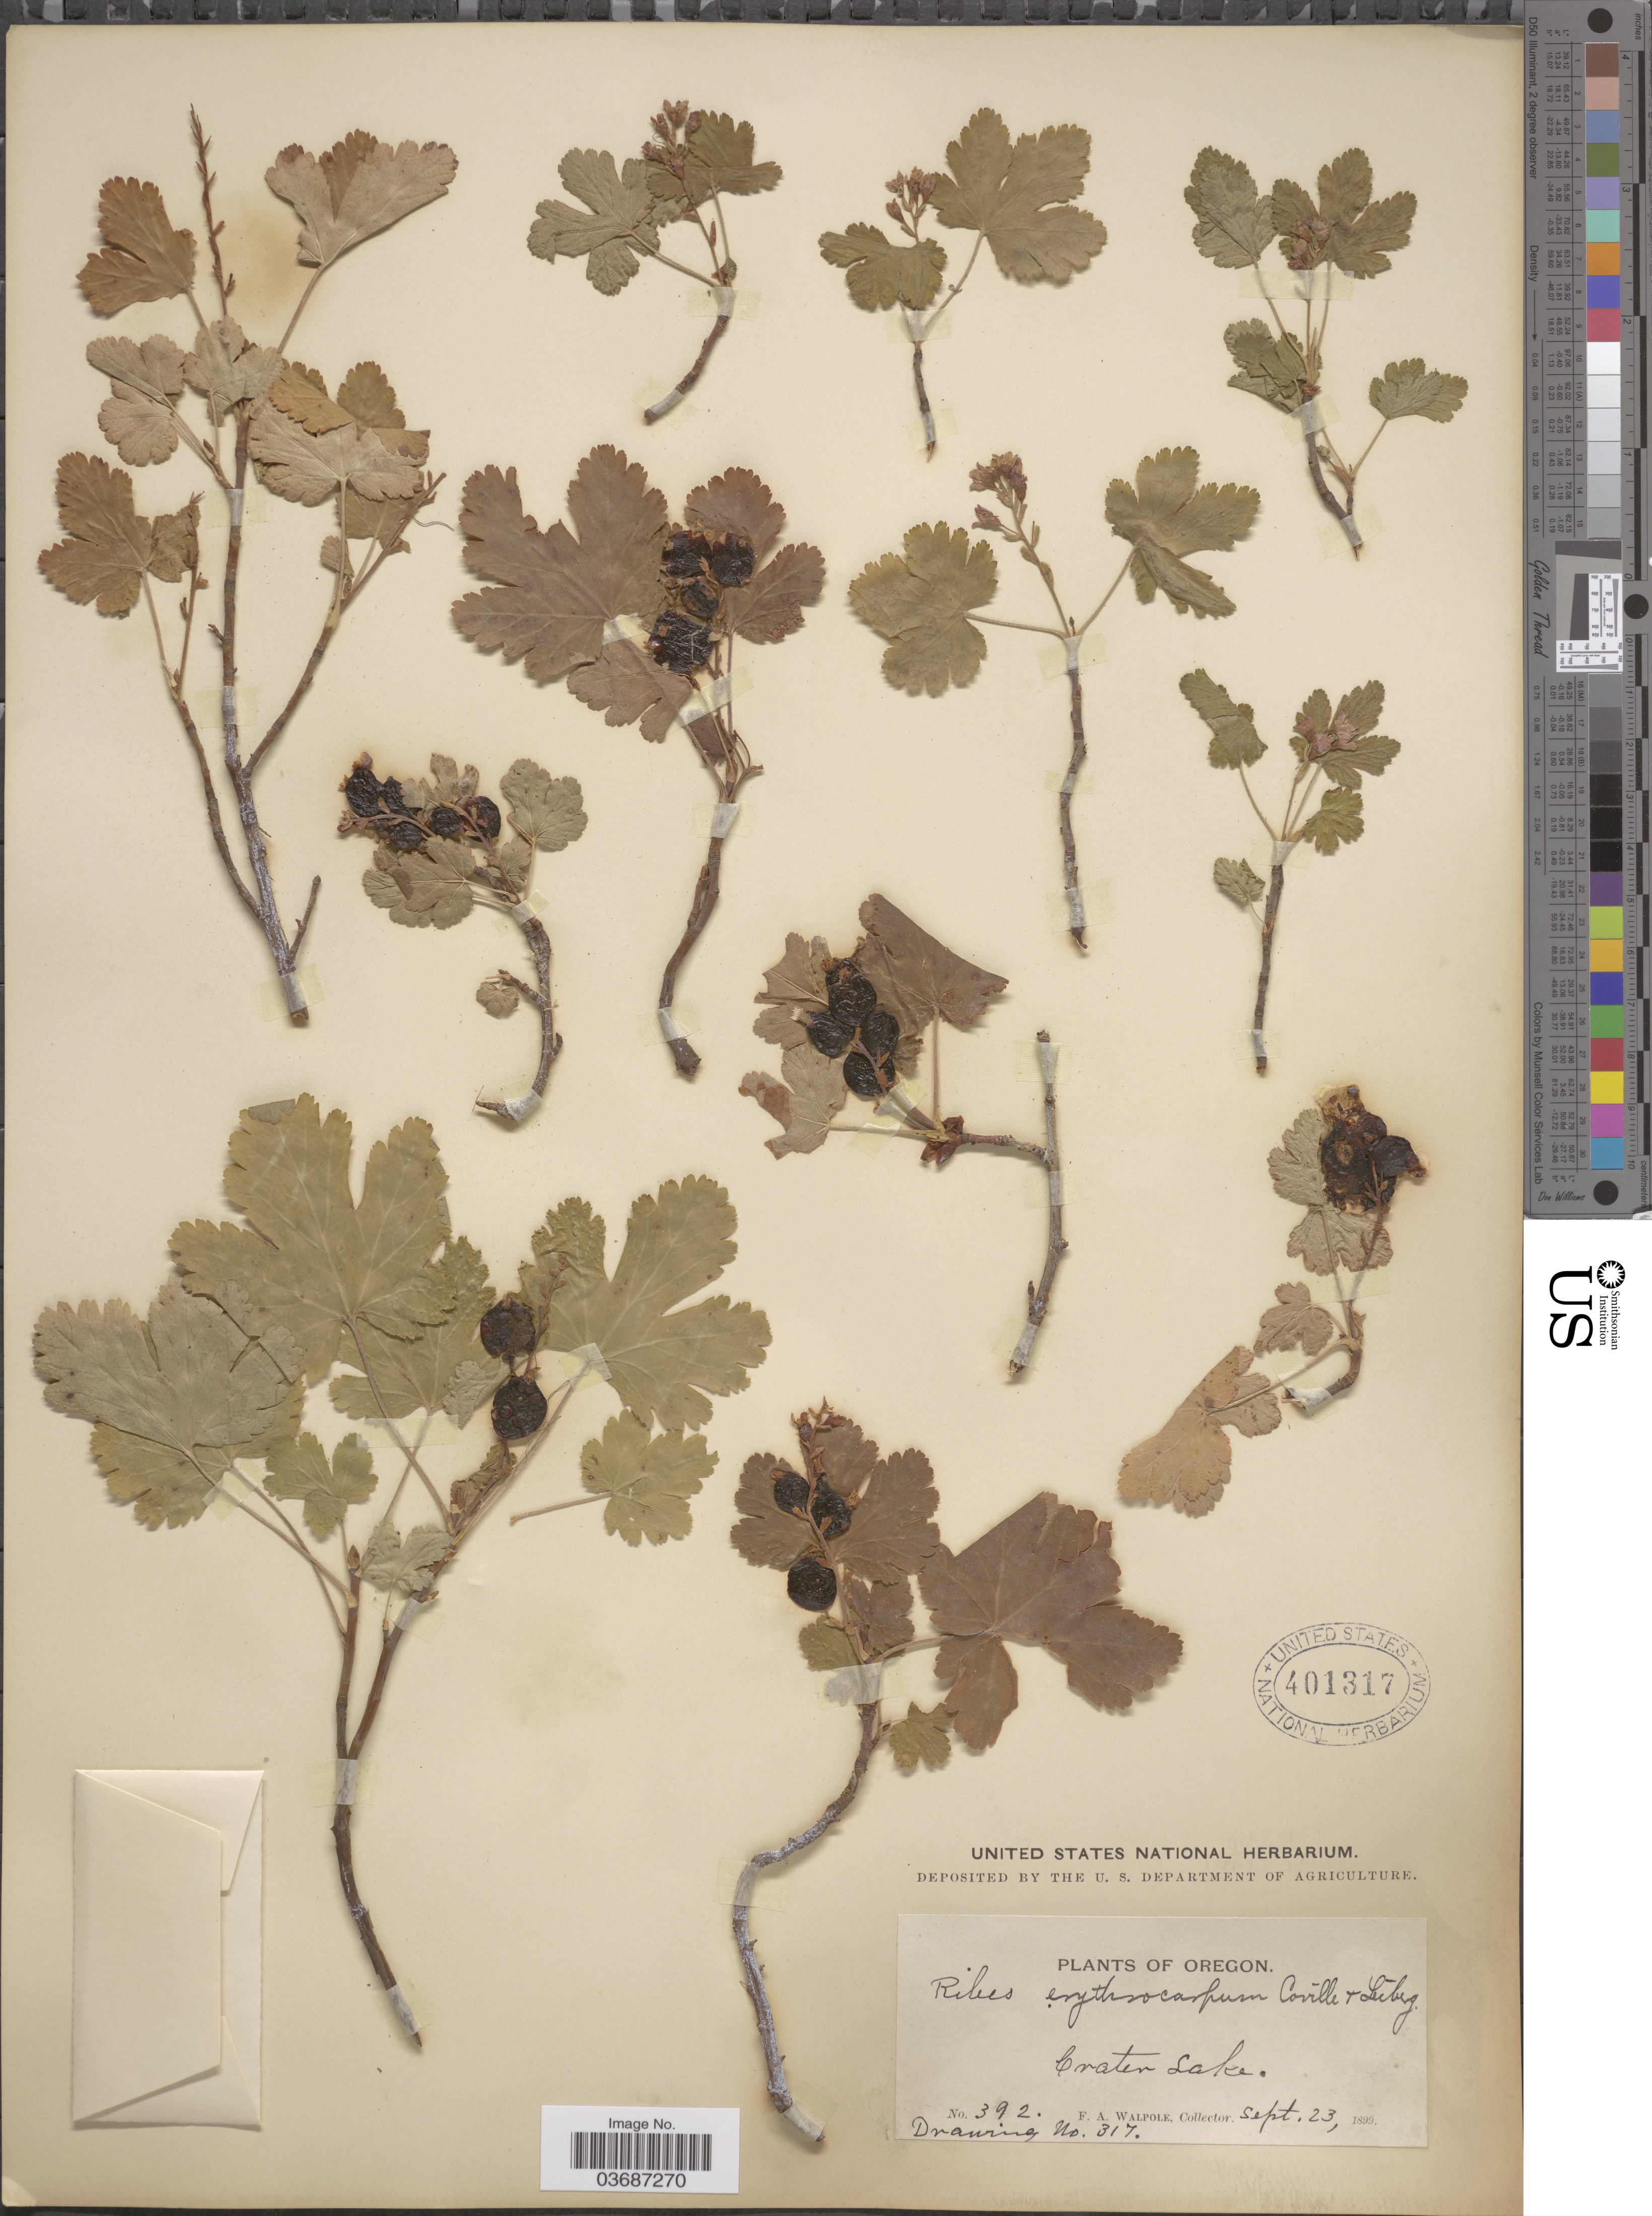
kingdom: Plantae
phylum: Tracheophyta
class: Magnoliopsida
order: Saxifragales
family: Grossulariaceae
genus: Ribes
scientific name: Ribes erythrocarpum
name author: Coville & Leiberg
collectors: F. Walpole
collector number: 392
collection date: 1899-09-23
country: United States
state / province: Oregon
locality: Crater Lake.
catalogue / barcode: US 401317